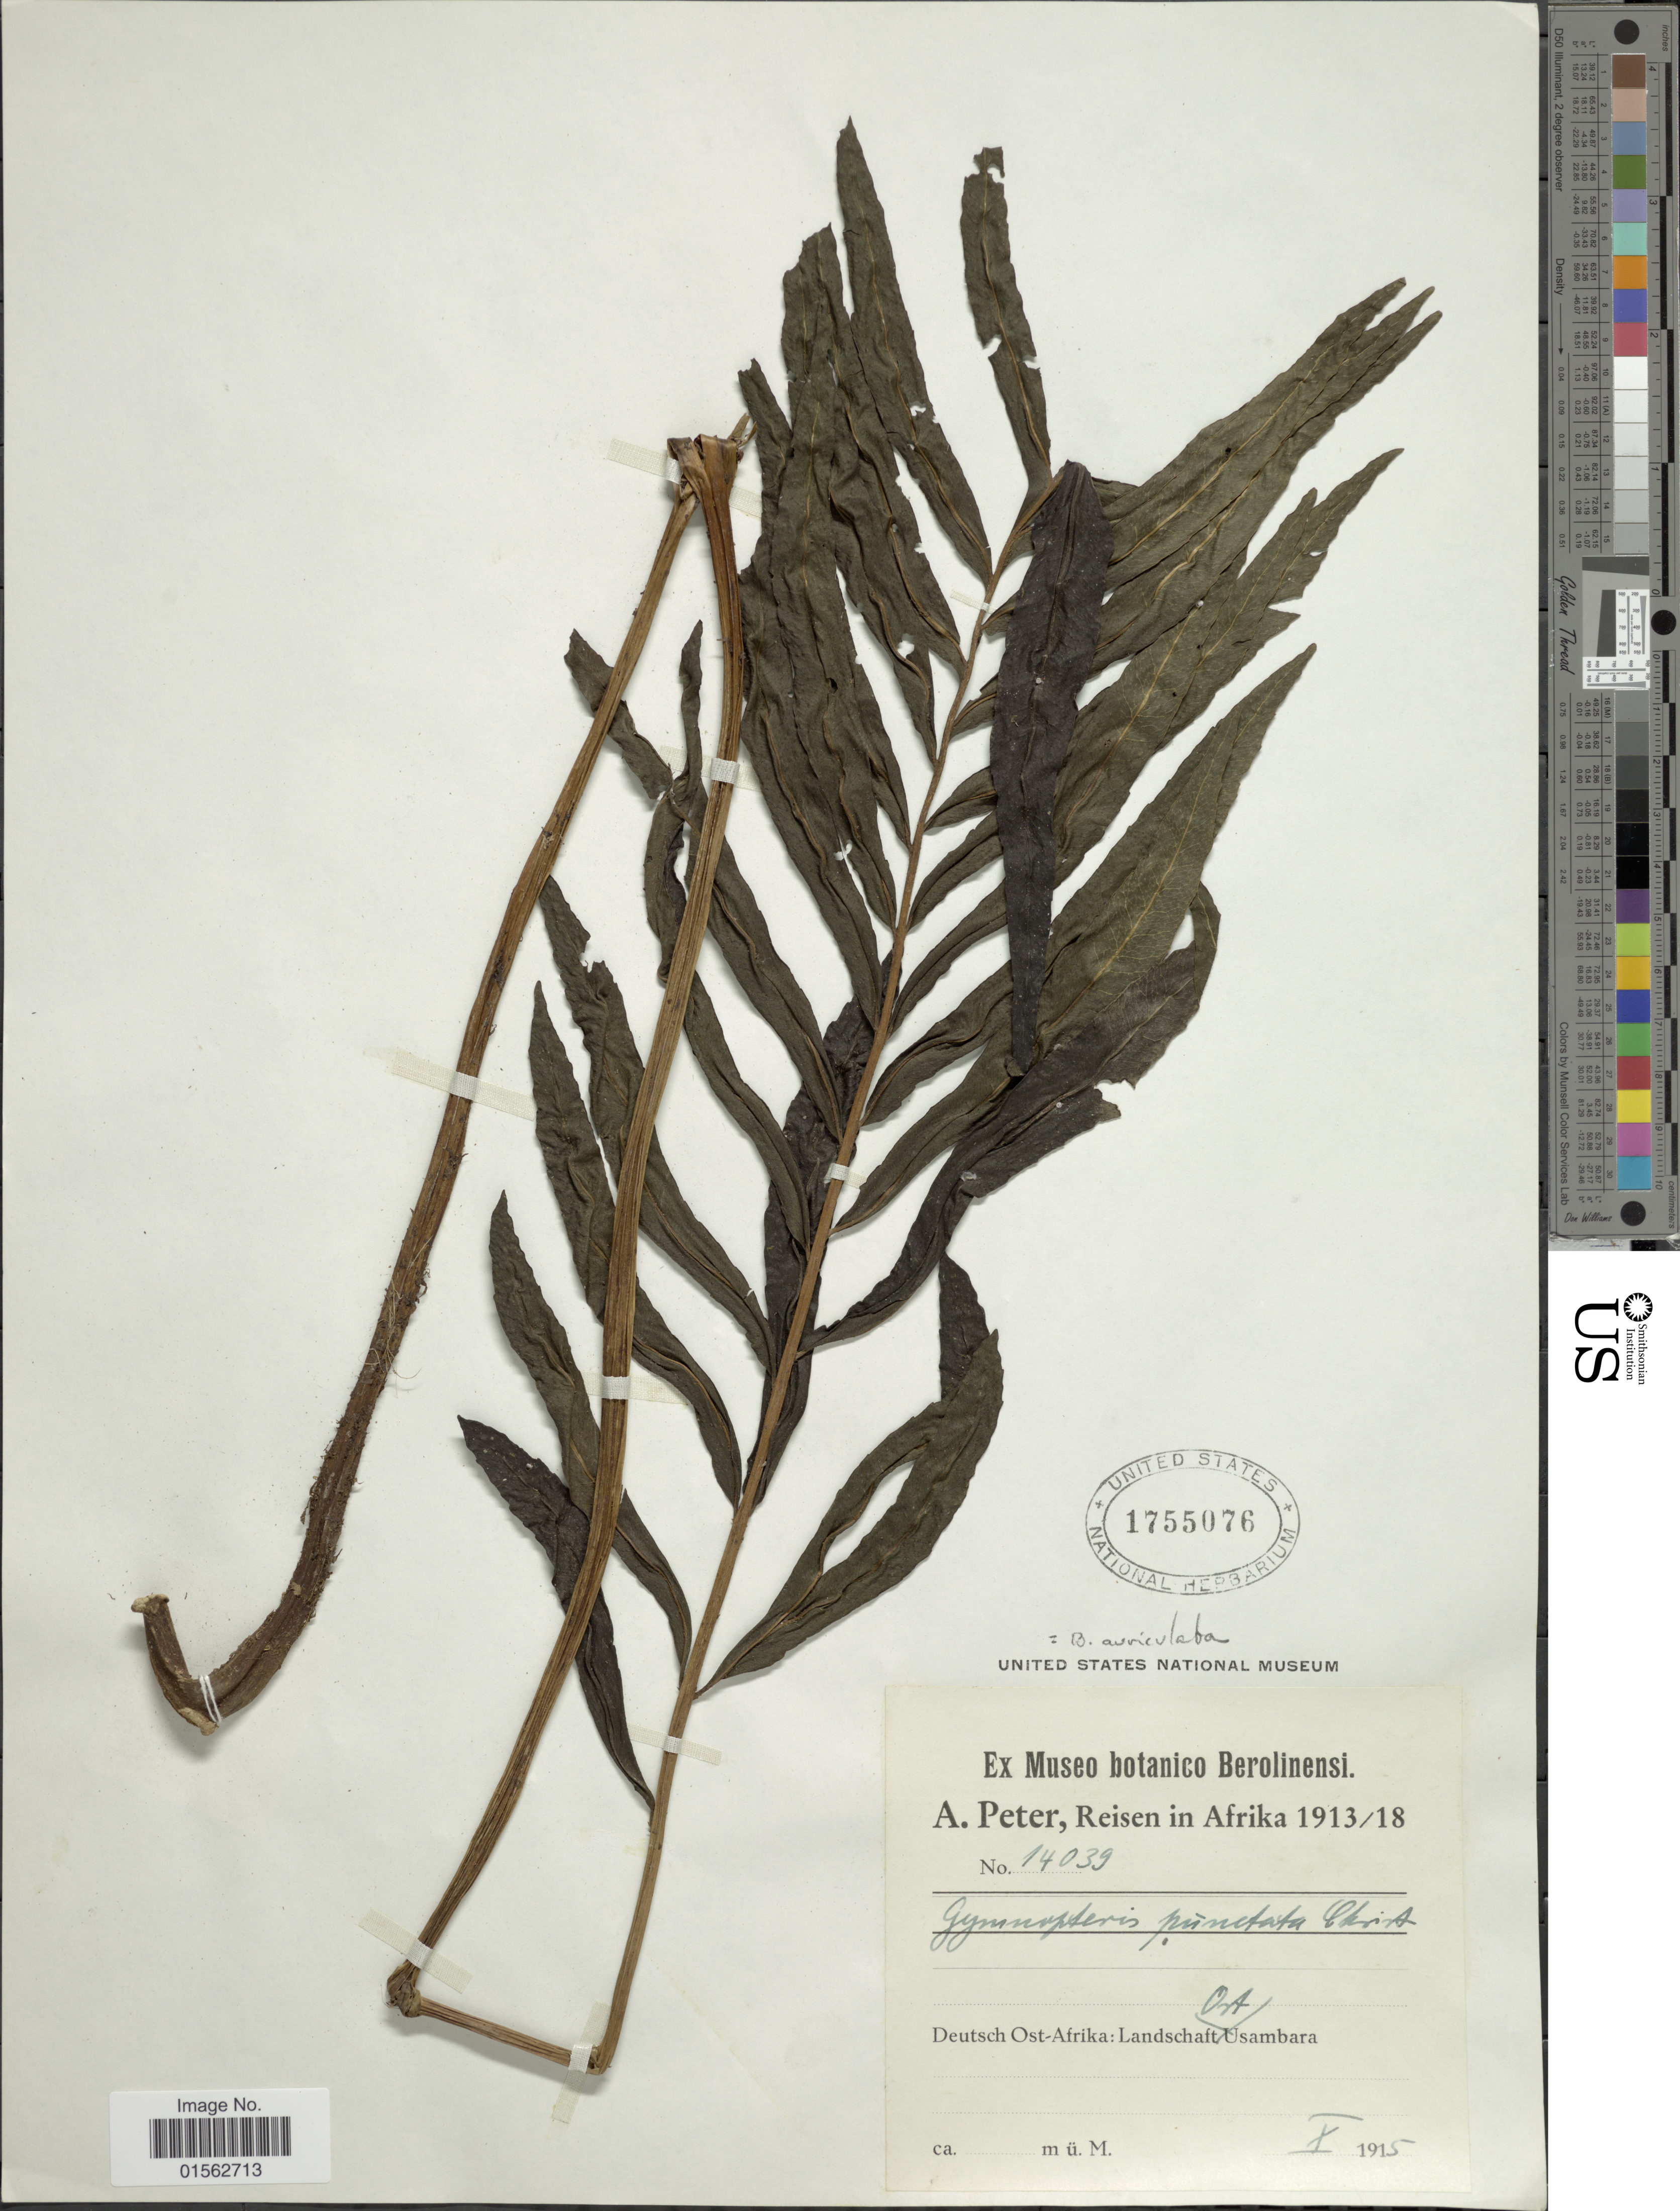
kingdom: Plantae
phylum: Tracheophyta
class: Polypodiopsida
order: Polypodiales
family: Dryopteridaceae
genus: Bolbitis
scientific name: Bolbitis auriculata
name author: (Lam.) Alston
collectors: A. Peter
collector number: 14039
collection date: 1915-10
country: Tanzania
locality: Afrika, Deutsch Ost-Afrika: Landscaft OA Usambara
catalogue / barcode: US 1755076